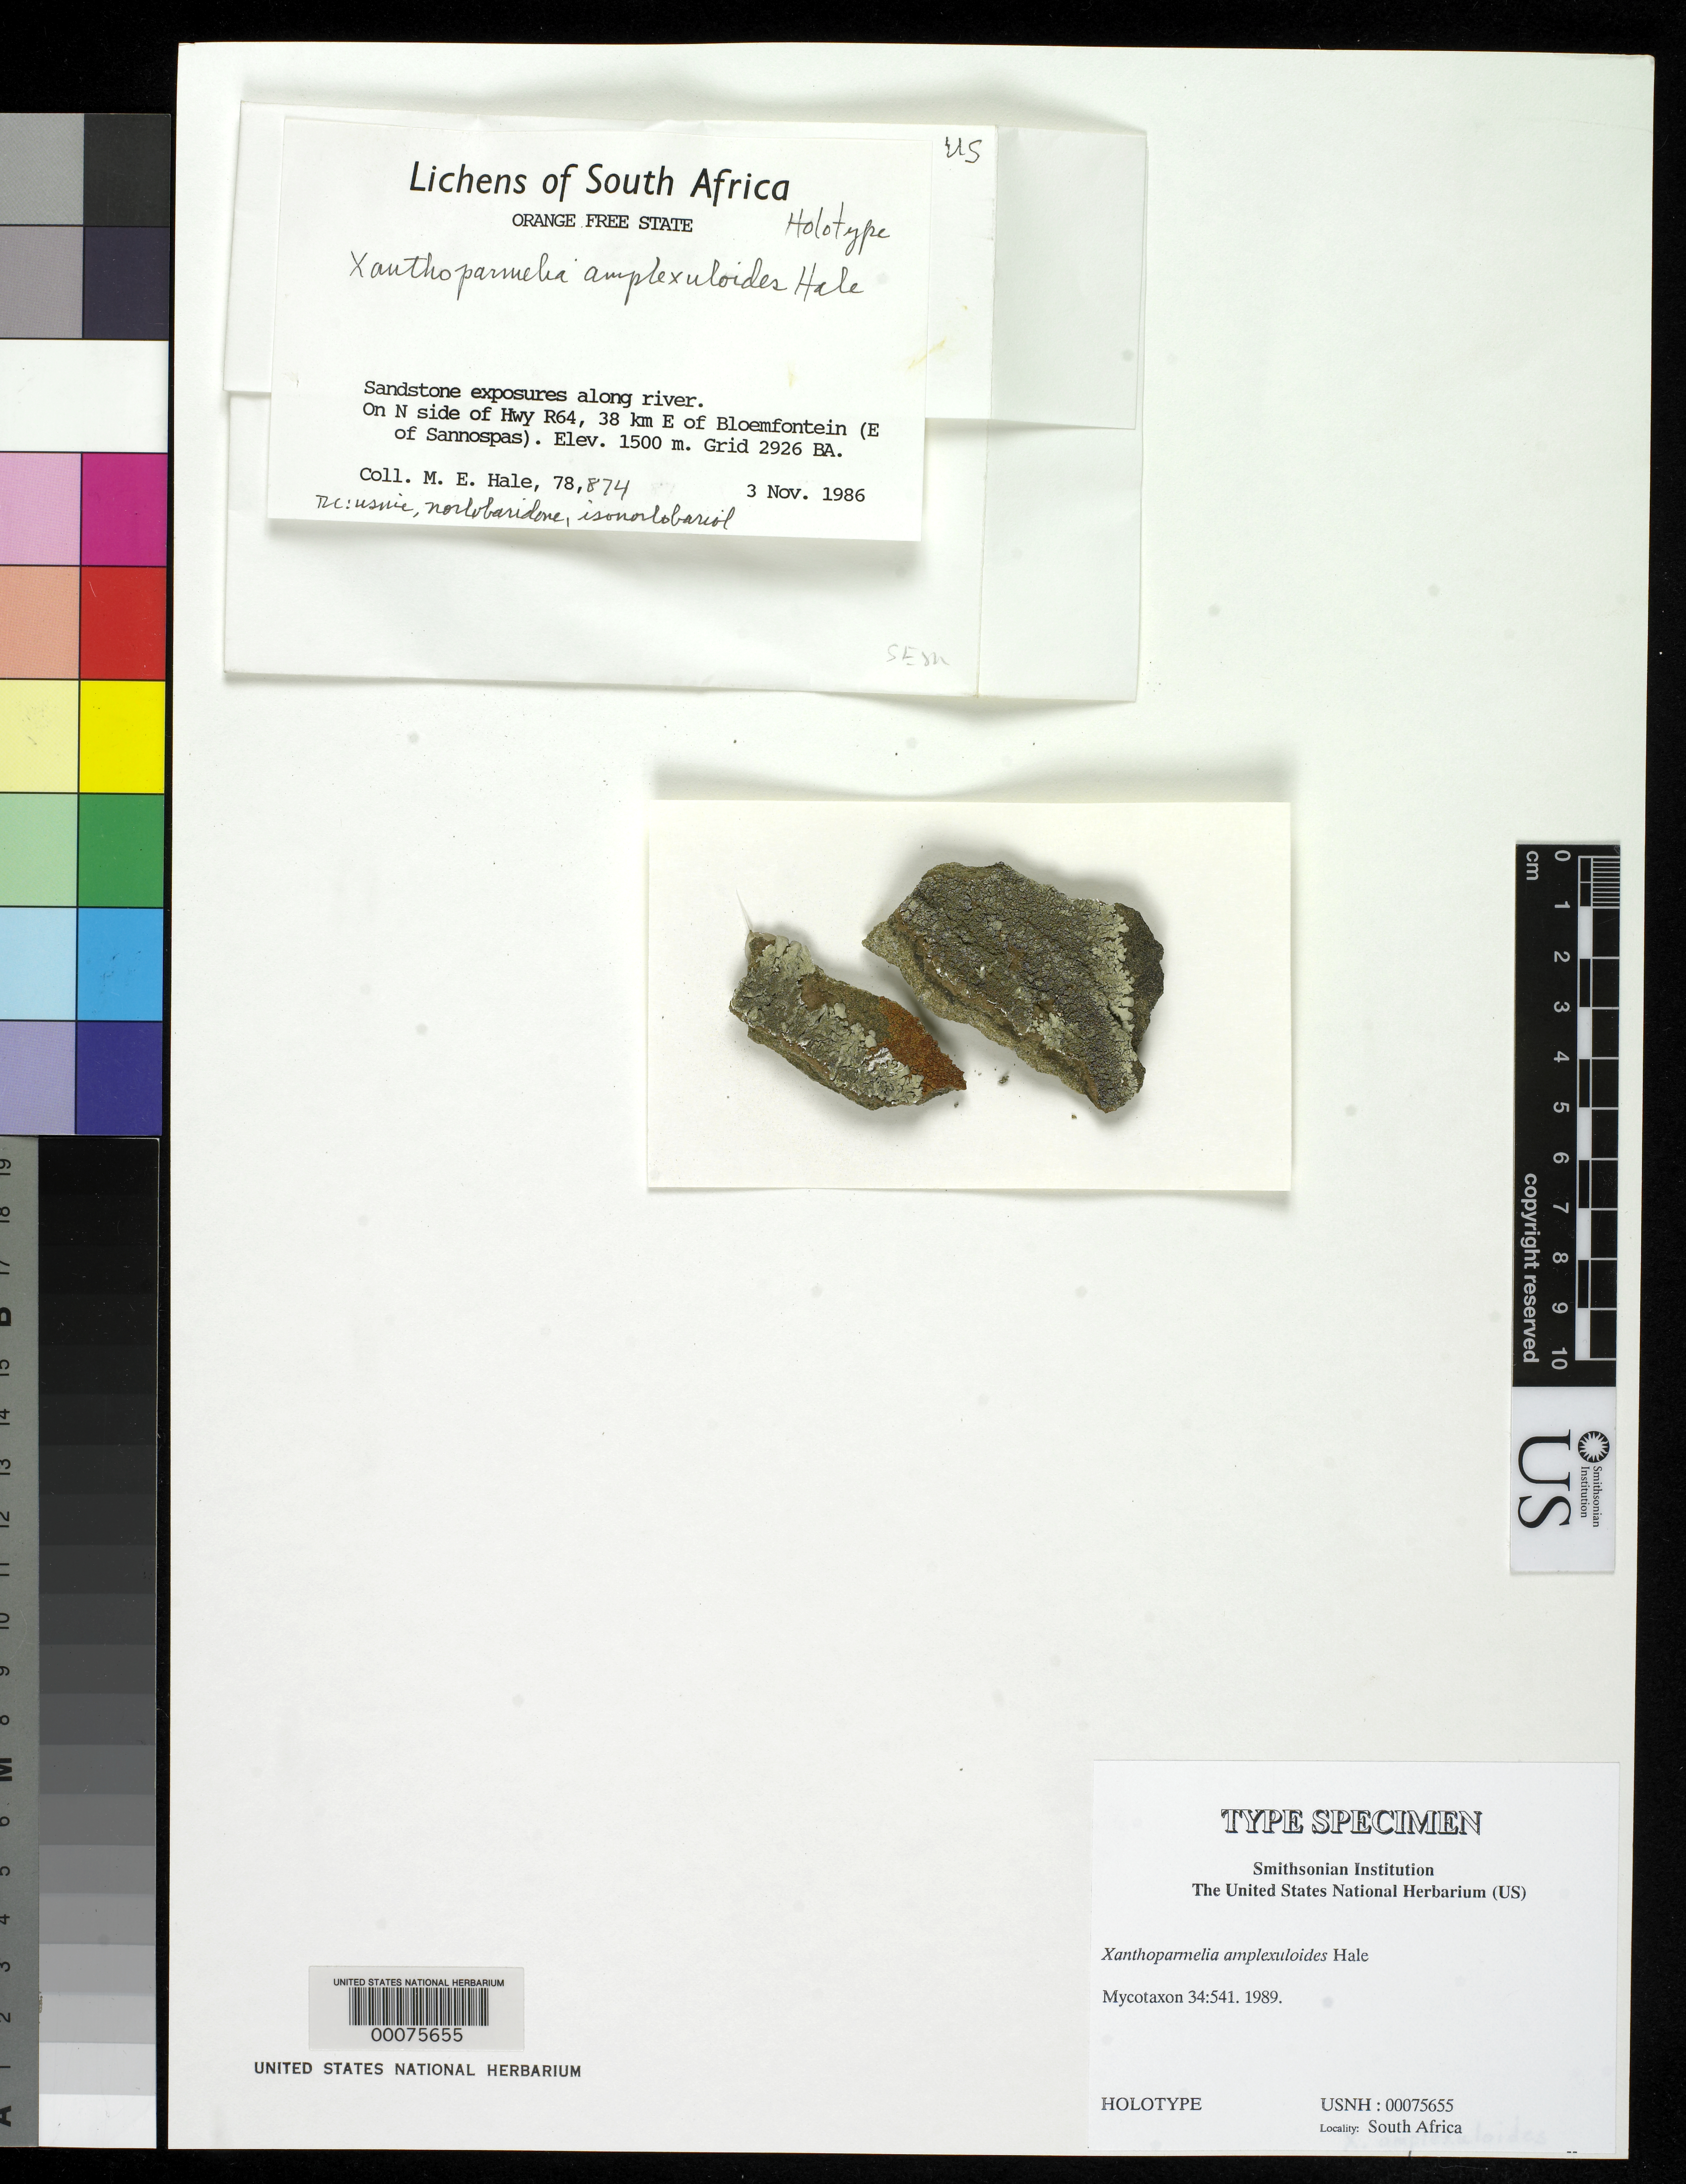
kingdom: Fungi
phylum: Ascomycota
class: Lecanoromycetes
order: Lecanorales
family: Parmeliaceae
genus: Xanthoparmelia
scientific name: Xanthoparmelia amplexuloides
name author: Hale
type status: Holotype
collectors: M. Hale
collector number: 78874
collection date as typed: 03 Nov 1986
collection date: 1986-11-03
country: South Africa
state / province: Free State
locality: Grid 2926 BA, On N side of Hwy R64, 38 km E of Bloemfontein (E of Sannospas), sandstone exposure along river.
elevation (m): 1500